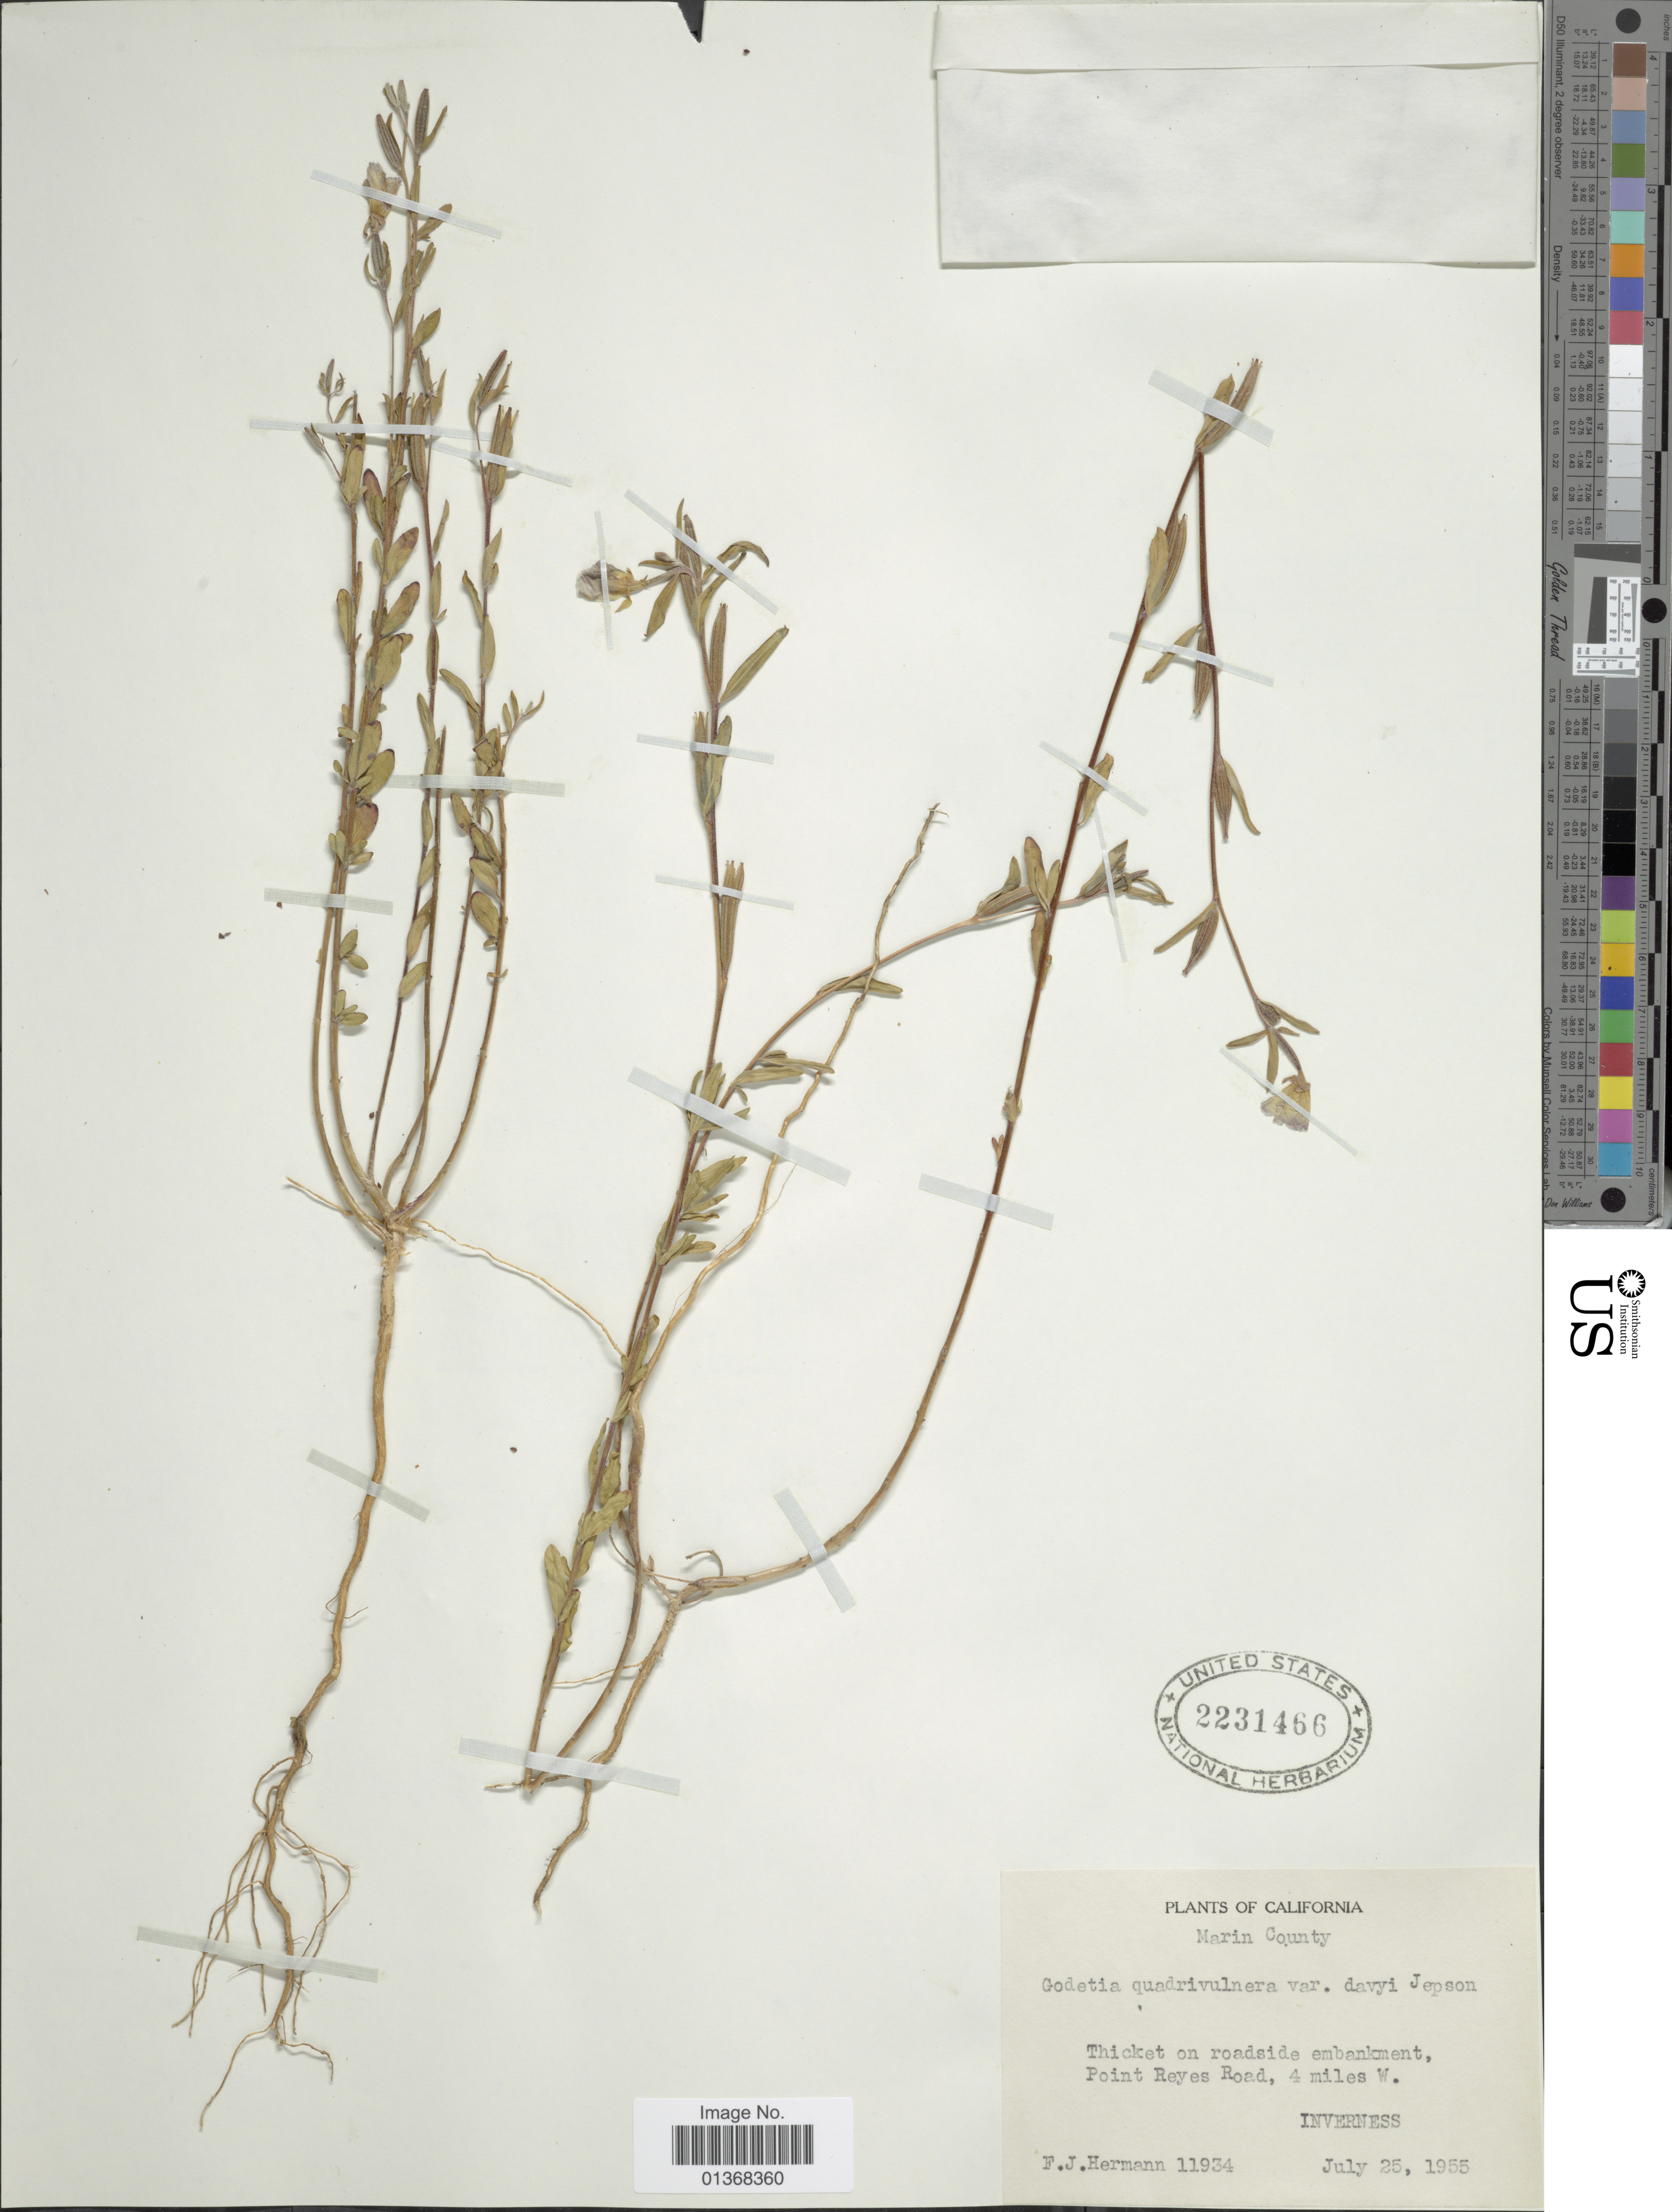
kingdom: Plantae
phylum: Tracheophyta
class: Magnoliopsida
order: Myrtales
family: Onagraceae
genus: Clarkia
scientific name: Clarkia purpurea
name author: (Curtis) A. Nelson & J.F. Macbr.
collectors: F. J. Hermann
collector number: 11934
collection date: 1955-07-25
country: United States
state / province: California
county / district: Marin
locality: Marin County, thicket on roadside embankment, Point Reyes Road, 4 miles W. Inverness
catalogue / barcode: US 2231466